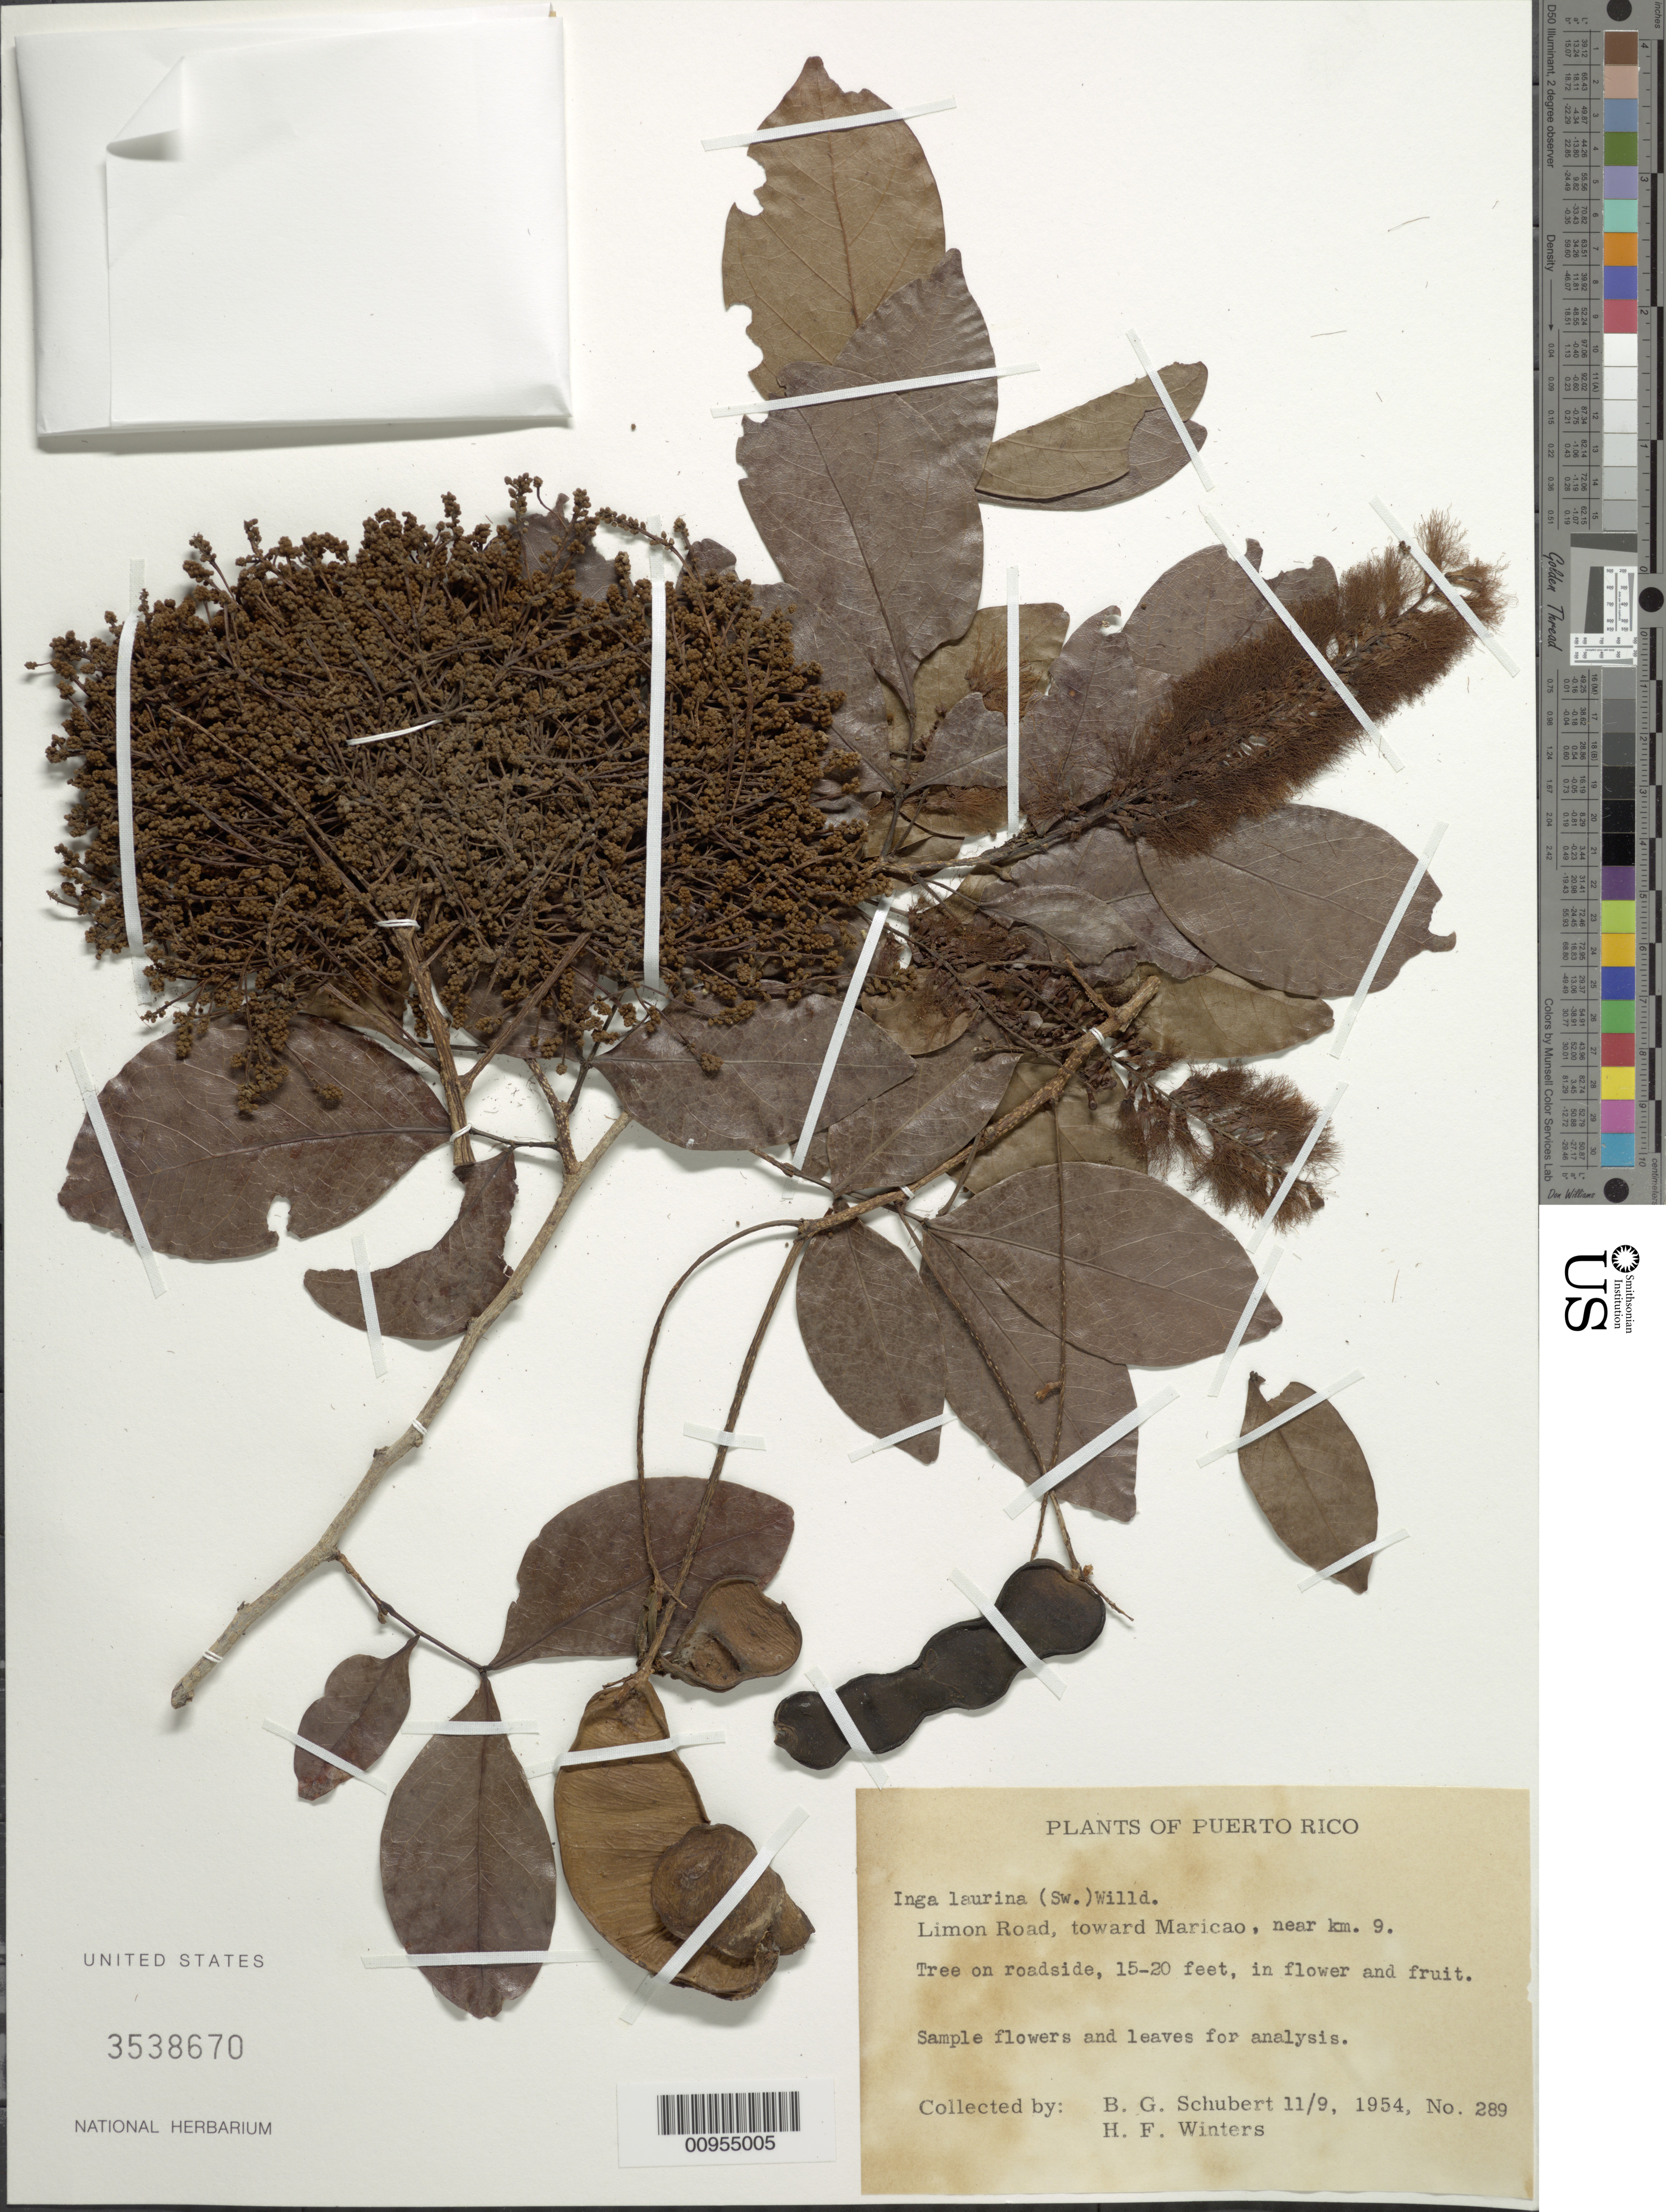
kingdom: Plantae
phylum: Tracheophyta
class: Magnoliopsida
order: Fabales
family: Fabaceae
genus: Inga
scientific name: Inga laurina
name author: (Sw.) Willd.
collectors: B. Schubert & H. Winters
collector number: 289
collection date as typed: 09 Nov 1954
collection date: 1954-11-09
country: Puerto Rico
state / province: Maricao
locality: Limon Road, toward Maricao, near km. 9.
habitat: Roadside.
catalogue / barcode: US 3538670